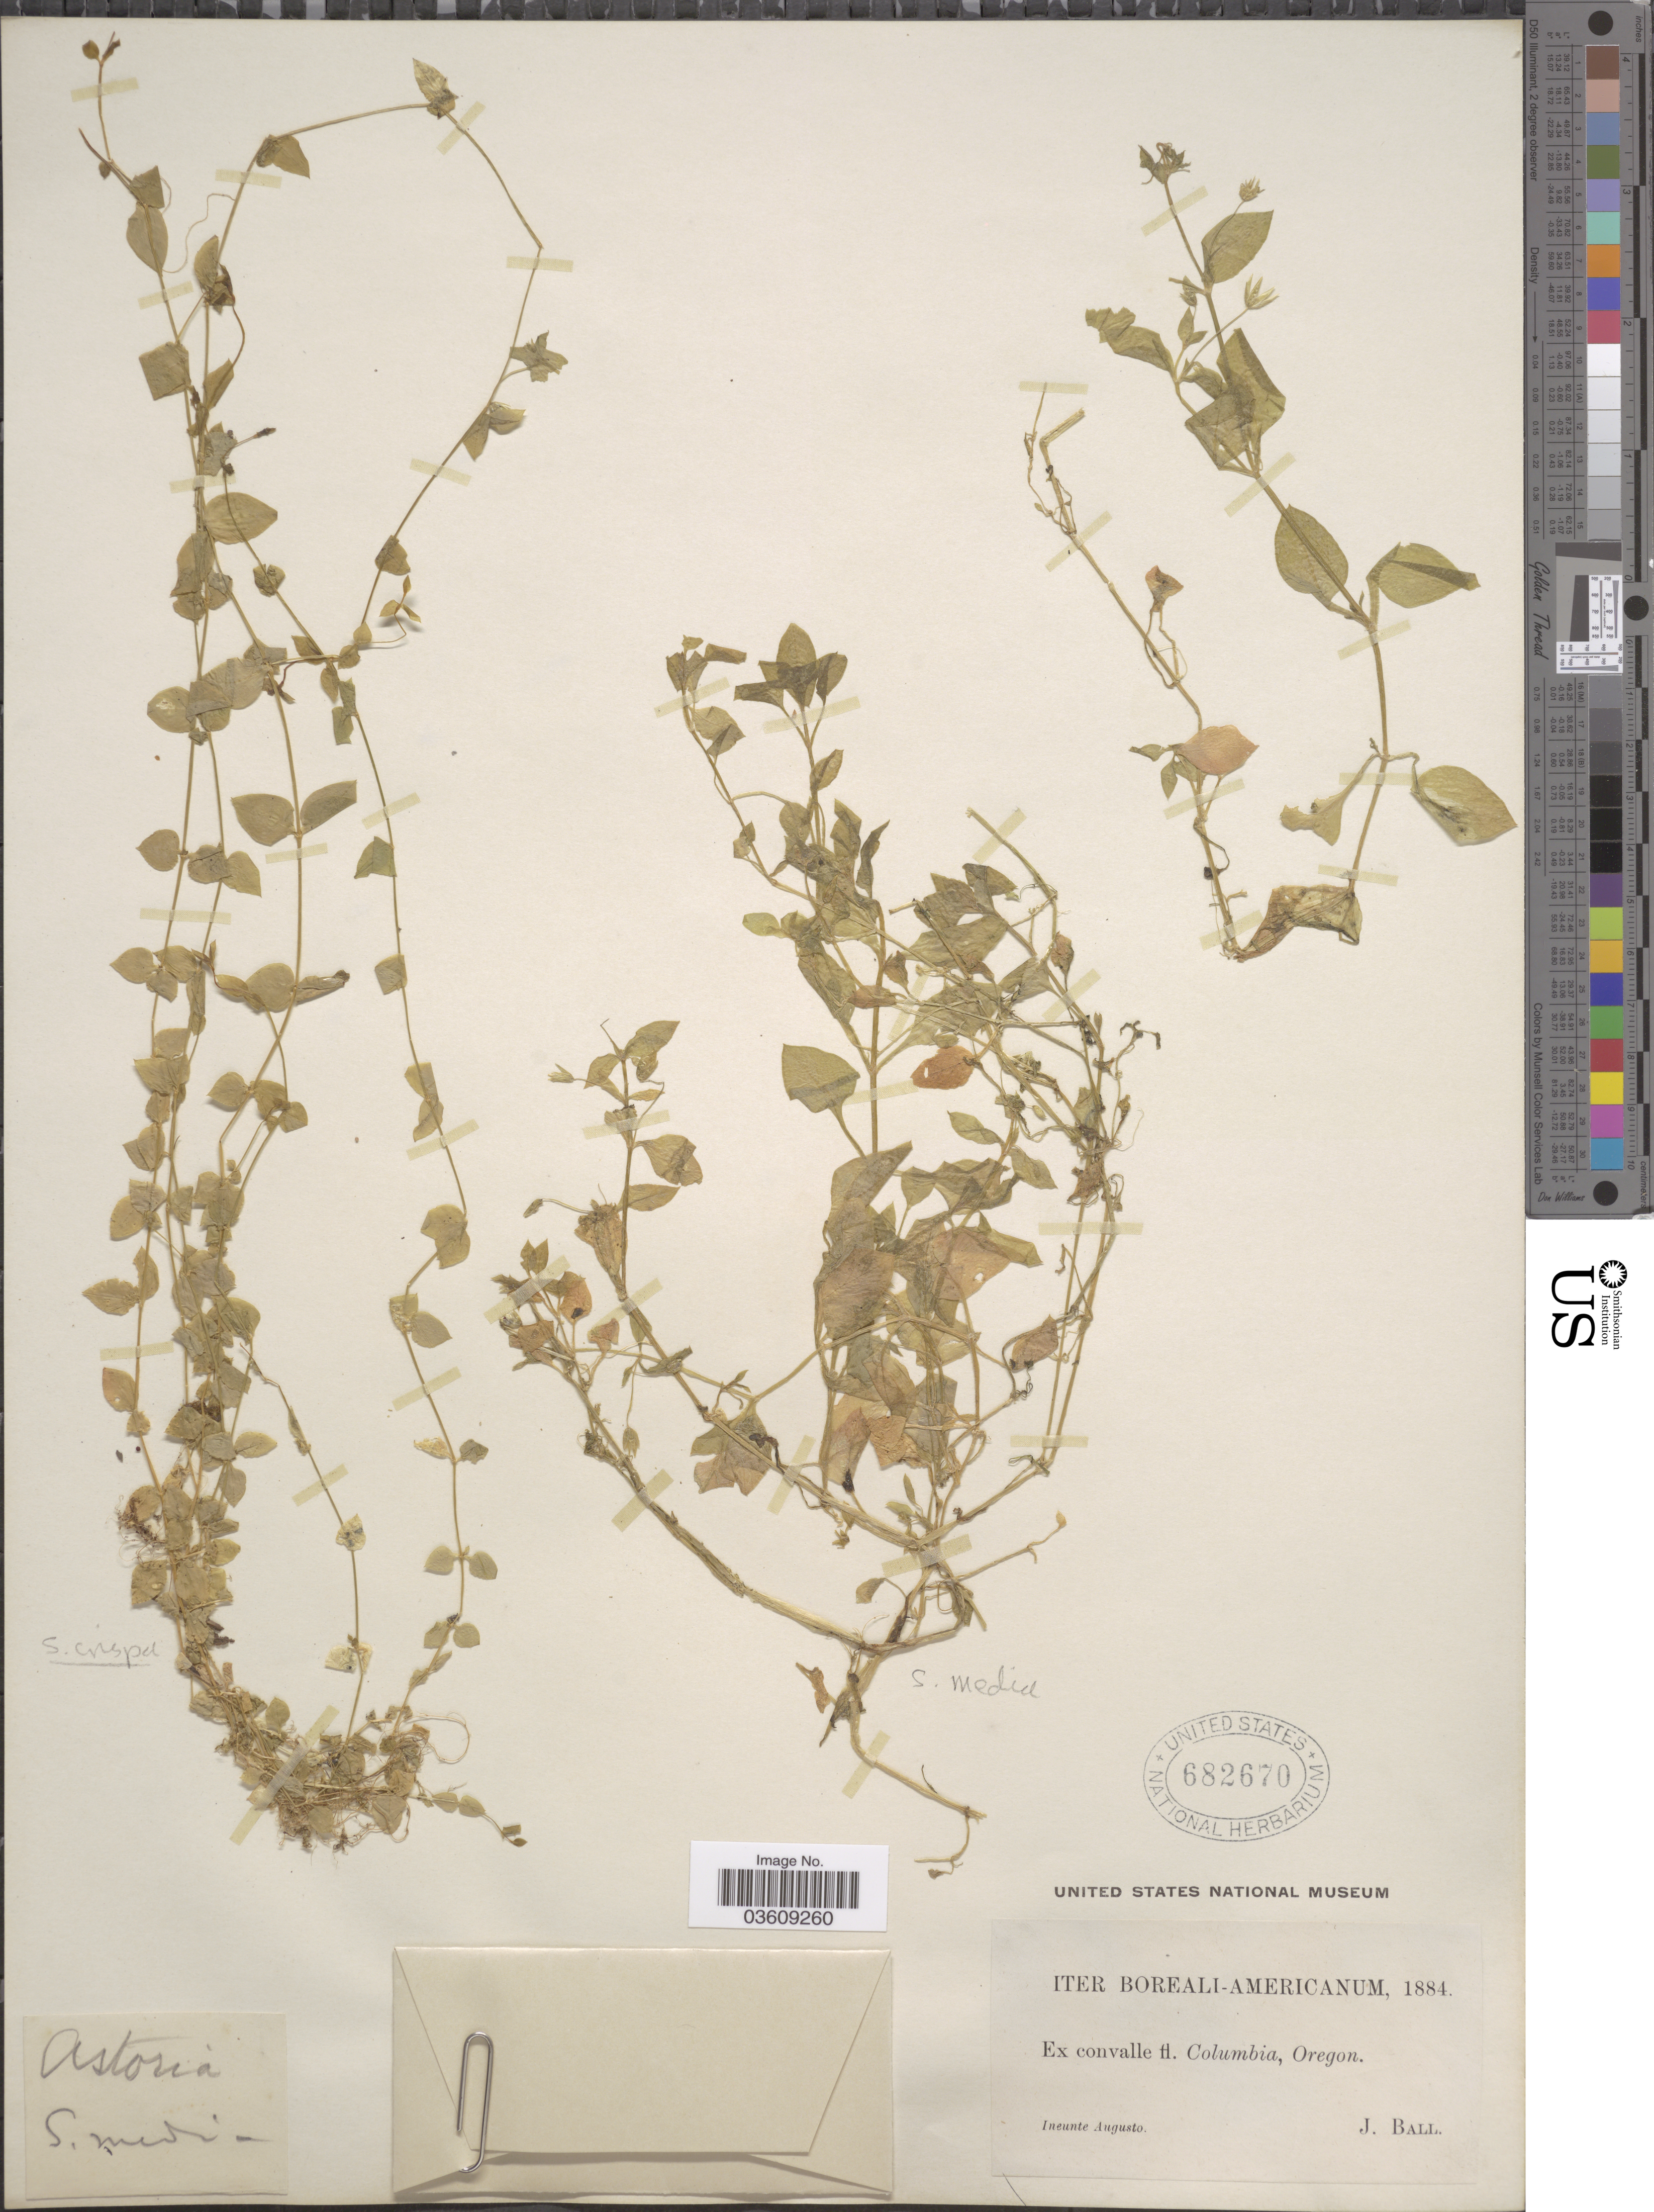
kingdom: Plantae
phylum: Tracheophyta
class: Magnoliopsida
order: Caryophyllales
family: Caryophyllaceae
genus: Stellaria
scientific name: Stellaria media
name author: (L.) Vill.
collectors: J. Ball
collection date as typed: Ineunte Augusto 1884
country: United States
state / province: Oregon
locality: Iter Boreali-Americanum. Ex convalle fl. Columbia.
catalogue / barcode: US 682670